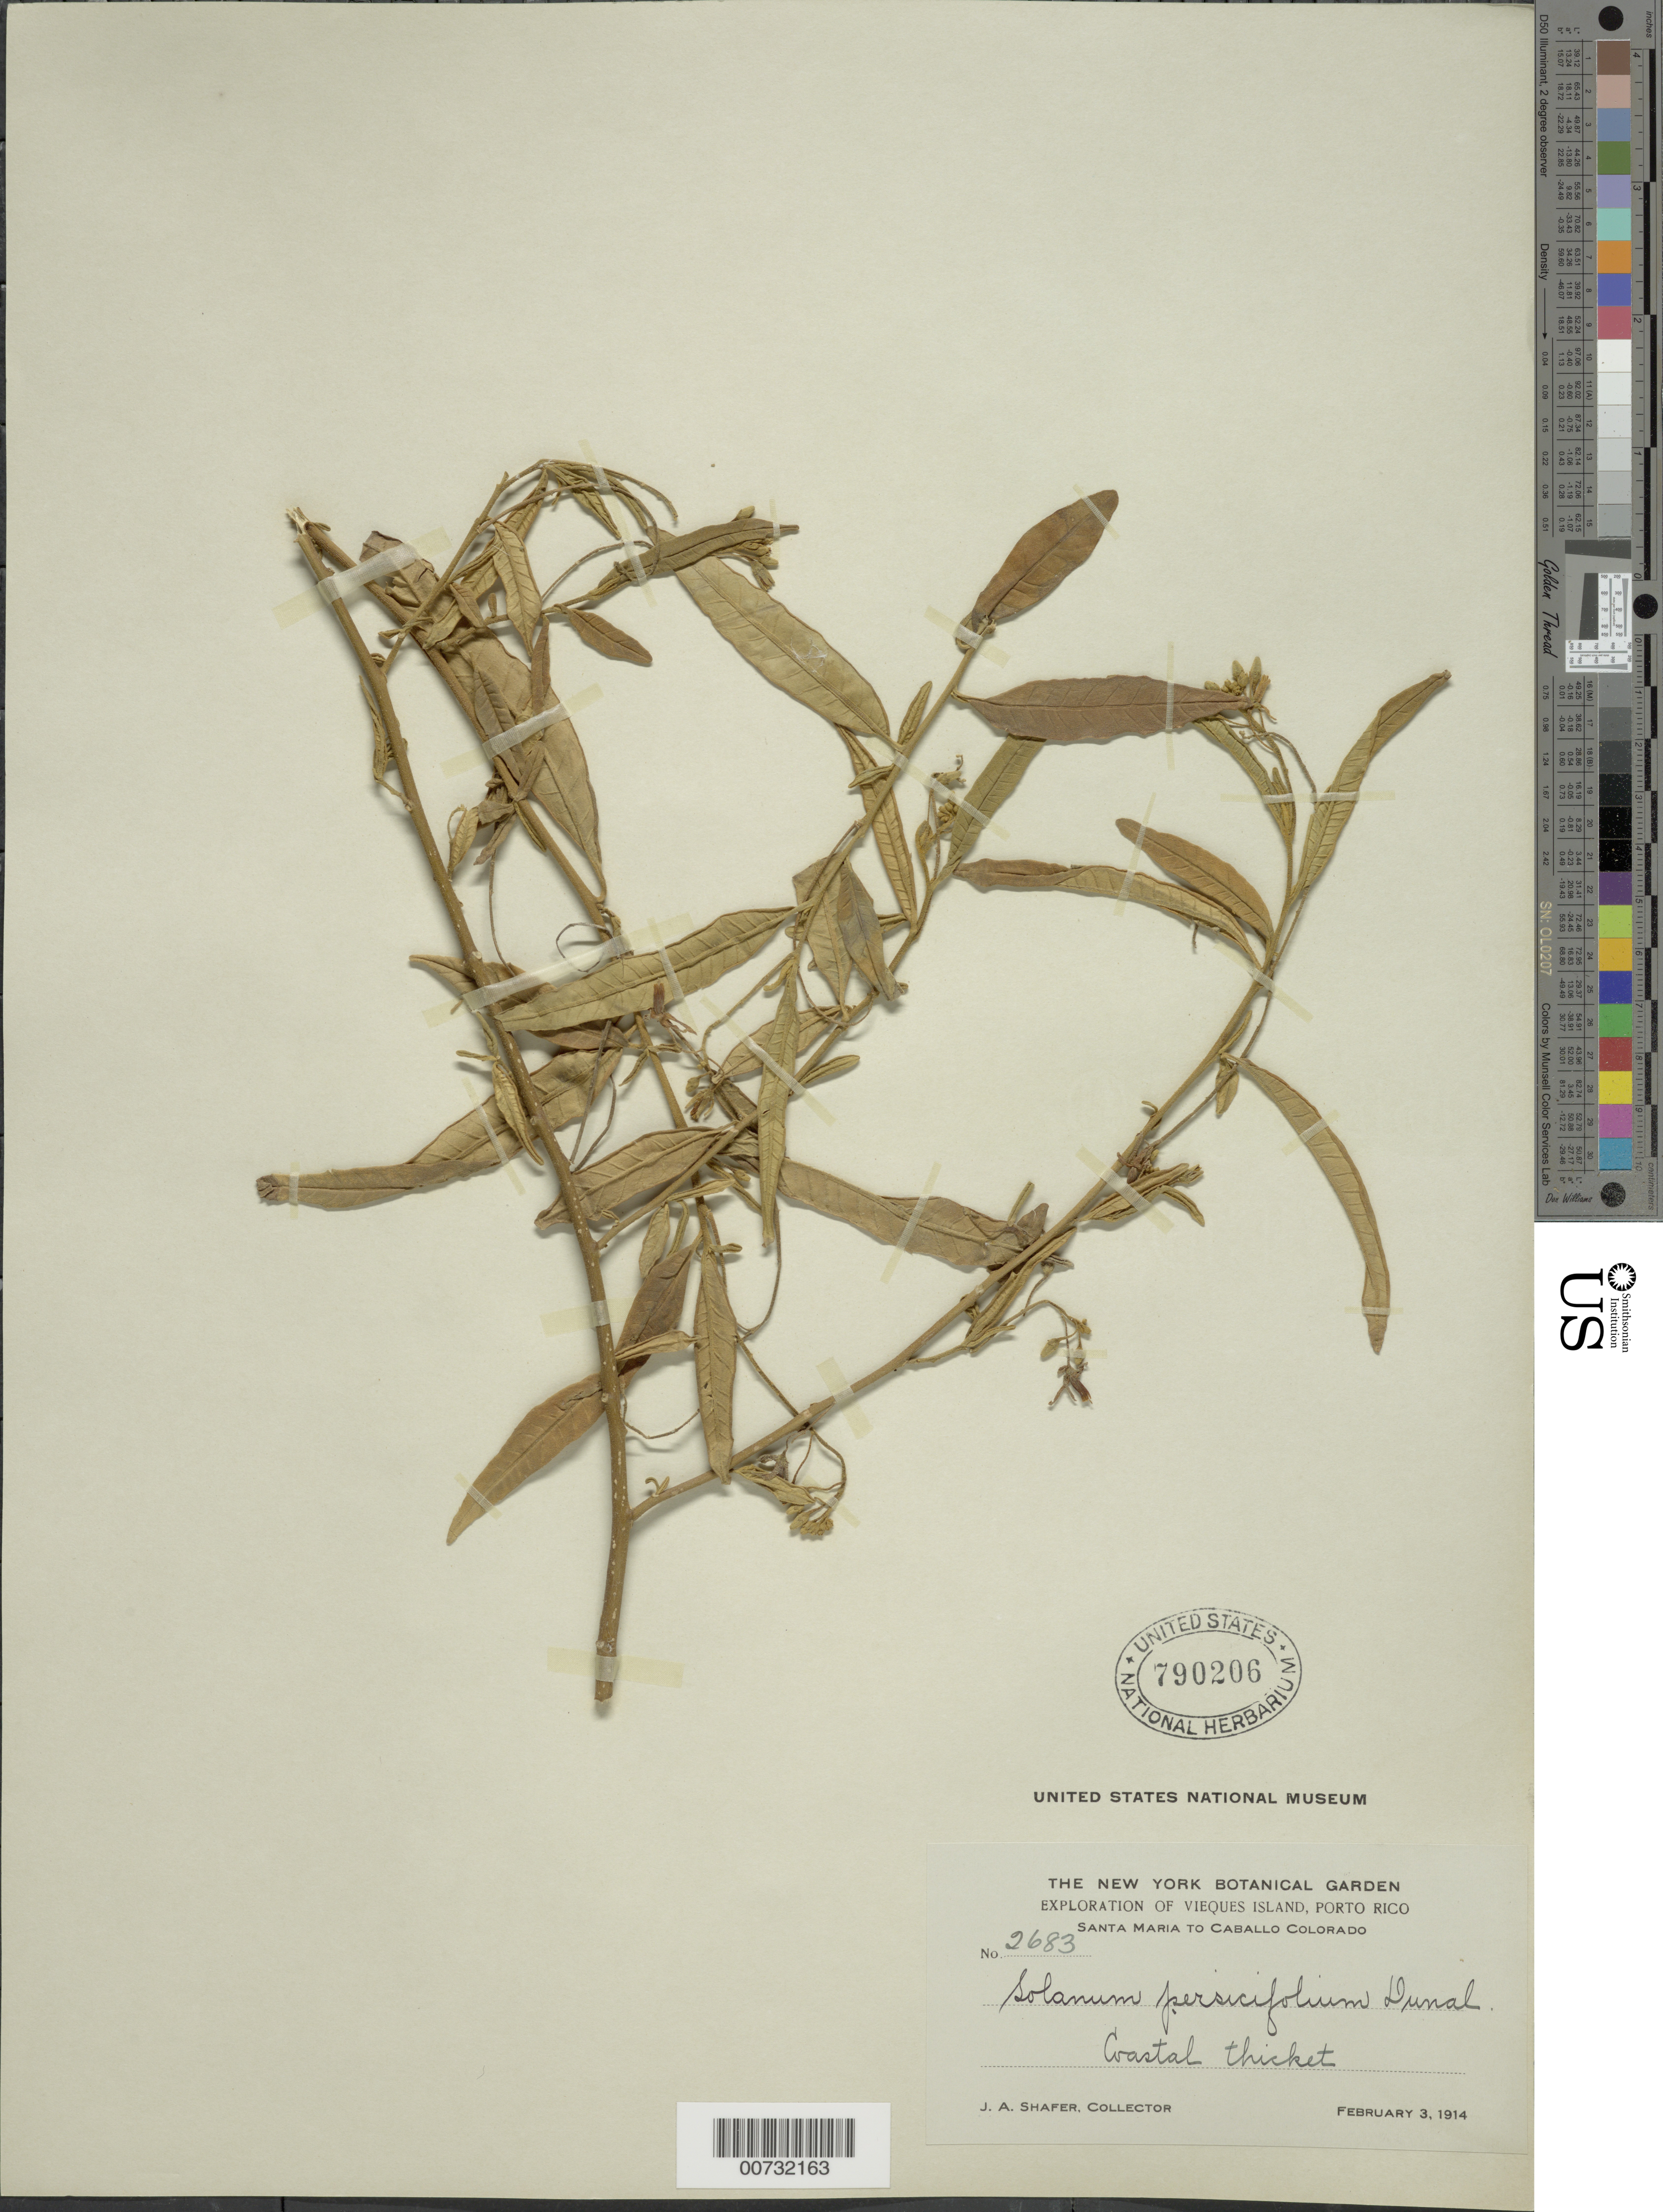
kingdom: Plantae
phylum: Tracheophyta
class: Magnoliopsida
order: Solanales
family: Solanaceae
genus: Solanum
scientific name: Solanum bahamense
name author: L.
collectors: J. A. Shafer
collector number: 2683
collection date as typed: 03 Feb 1914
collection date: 1914-02-03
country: Puerto Rico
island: Vieques I.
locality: Santa Maria to Caballo Colorado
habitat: Coastal thicket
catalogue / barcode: US 790206